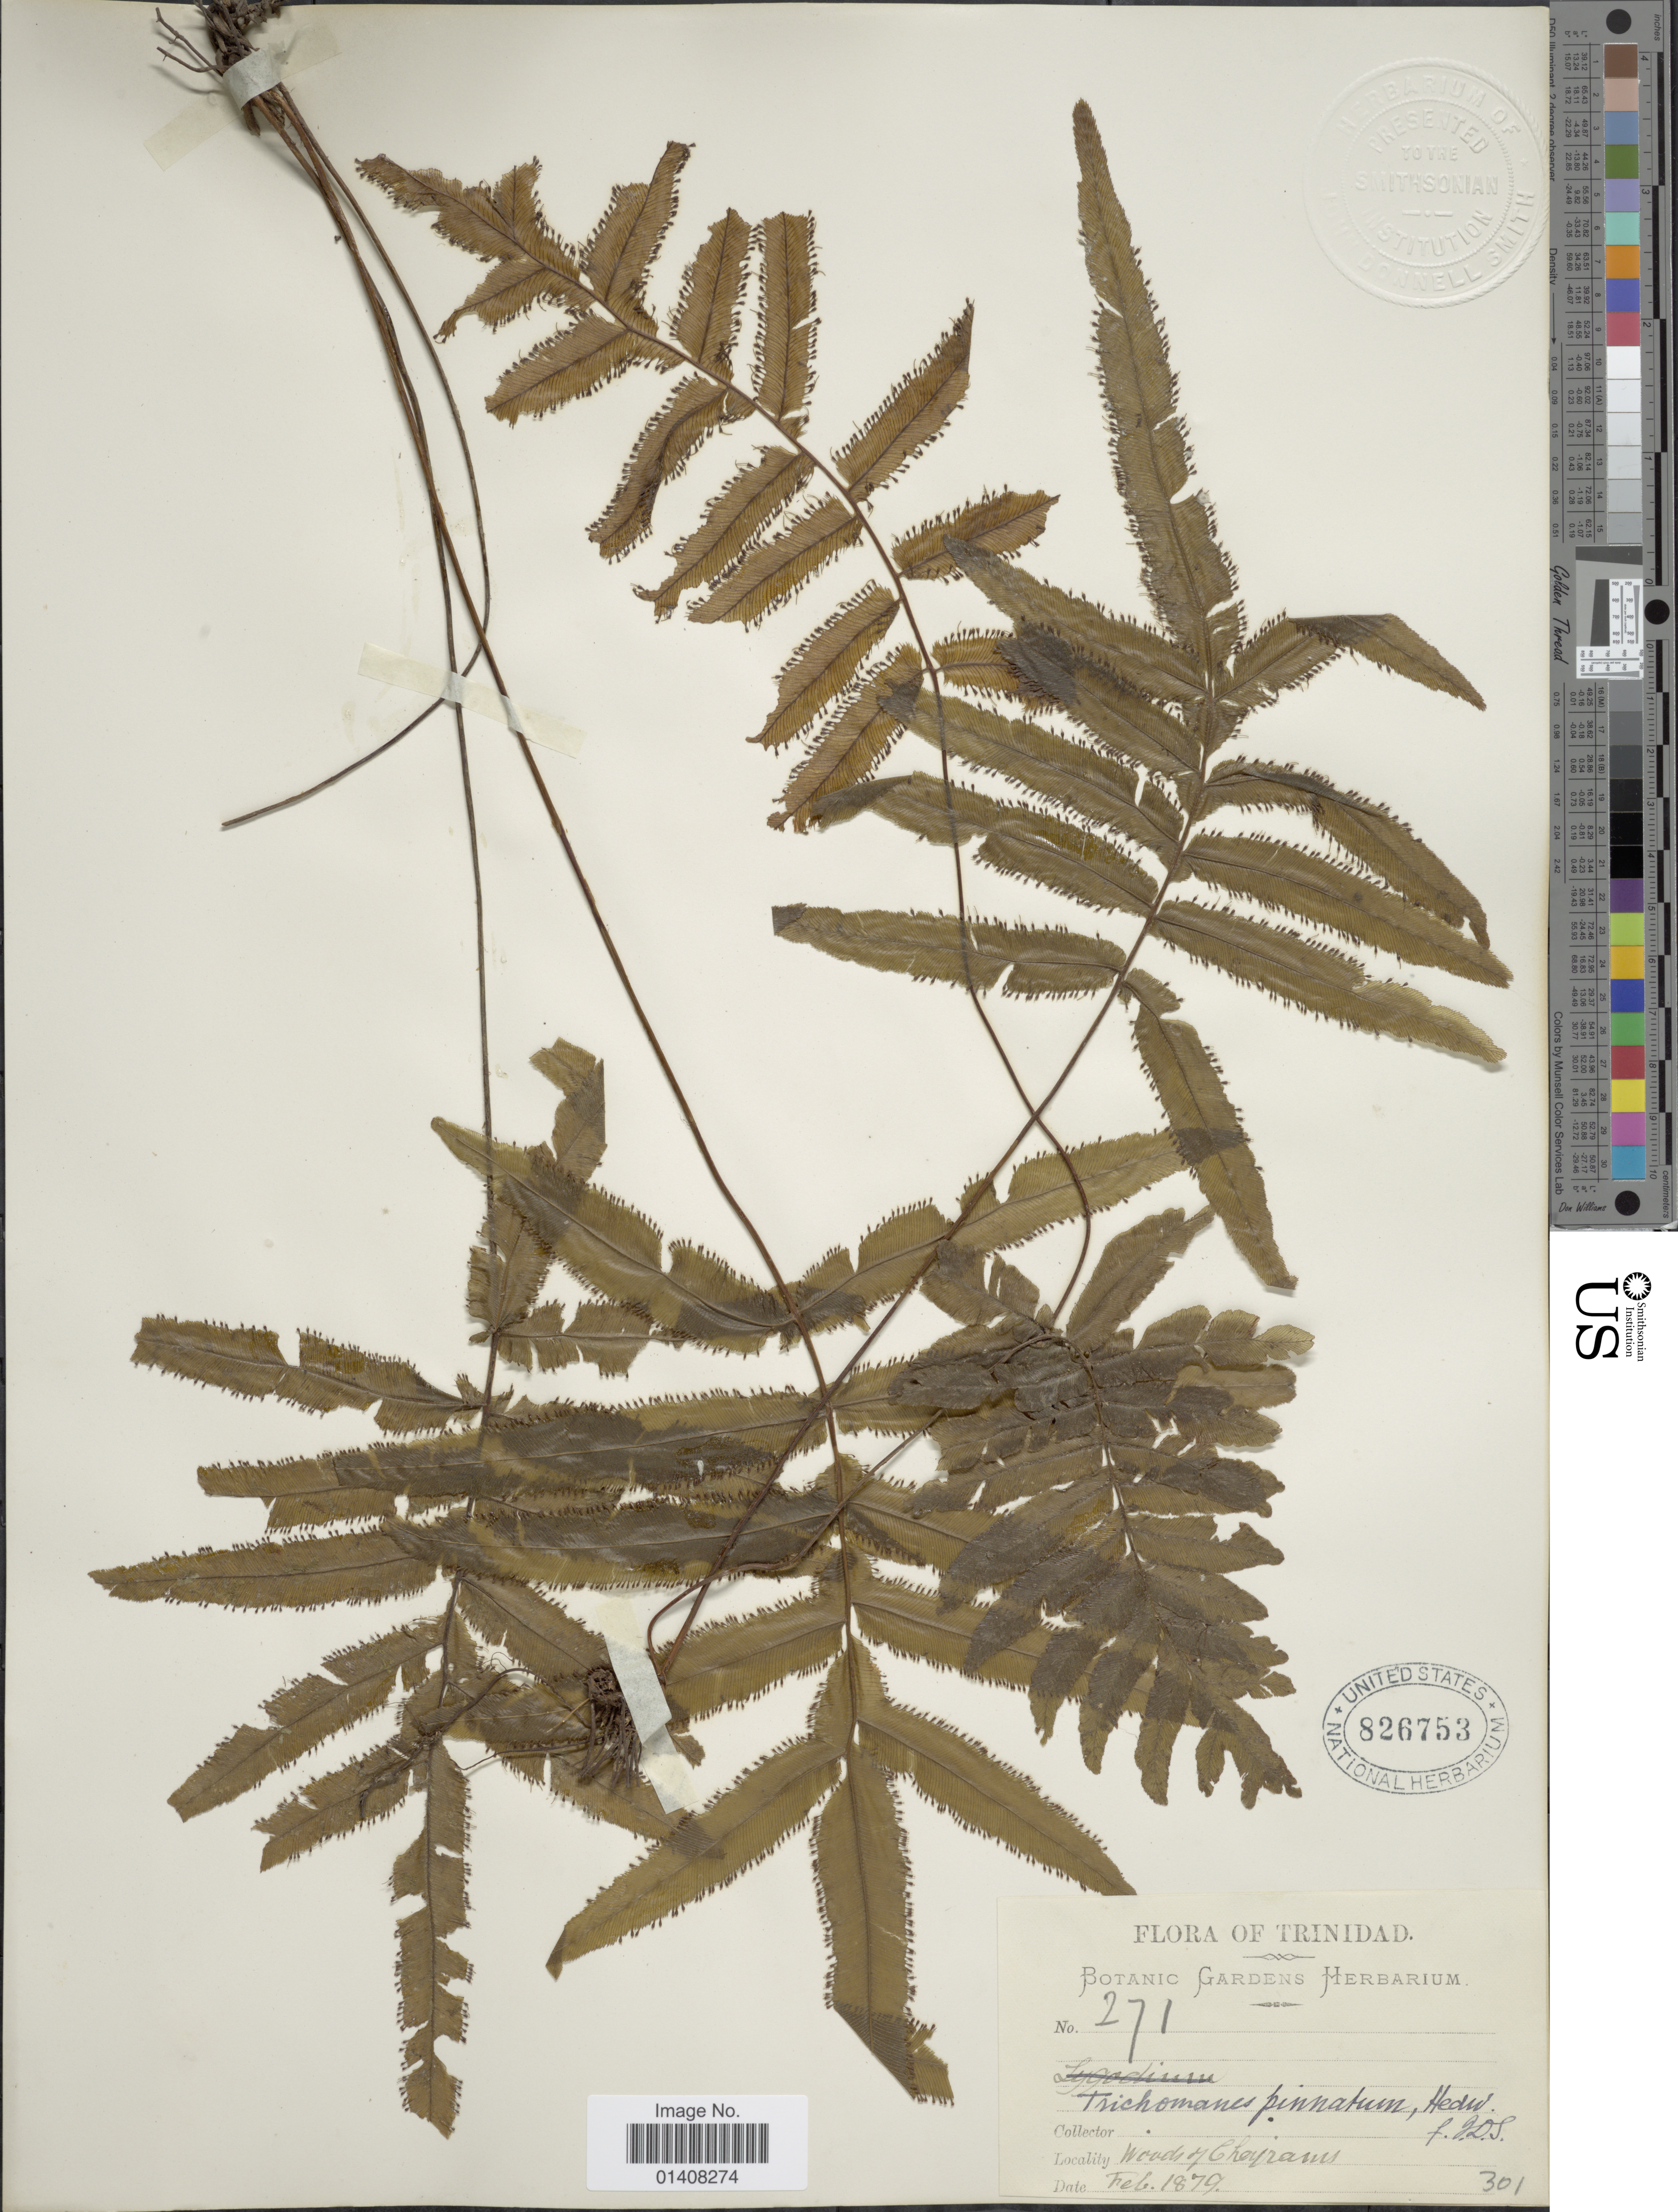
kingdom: Plantae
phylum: Tracheophyta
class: Polypodiopsida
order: Hymenophyllales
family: Hymenophyllaceae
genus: Trichomanes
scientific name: Trichomanes pinnatum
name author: Hedw.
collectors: Botanic Gardens Herbarium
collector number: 271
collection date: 1879-02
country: Trinidad and Tobago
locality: Trinidad, Woods of Chayram [interpreted]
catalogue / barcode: US 826753